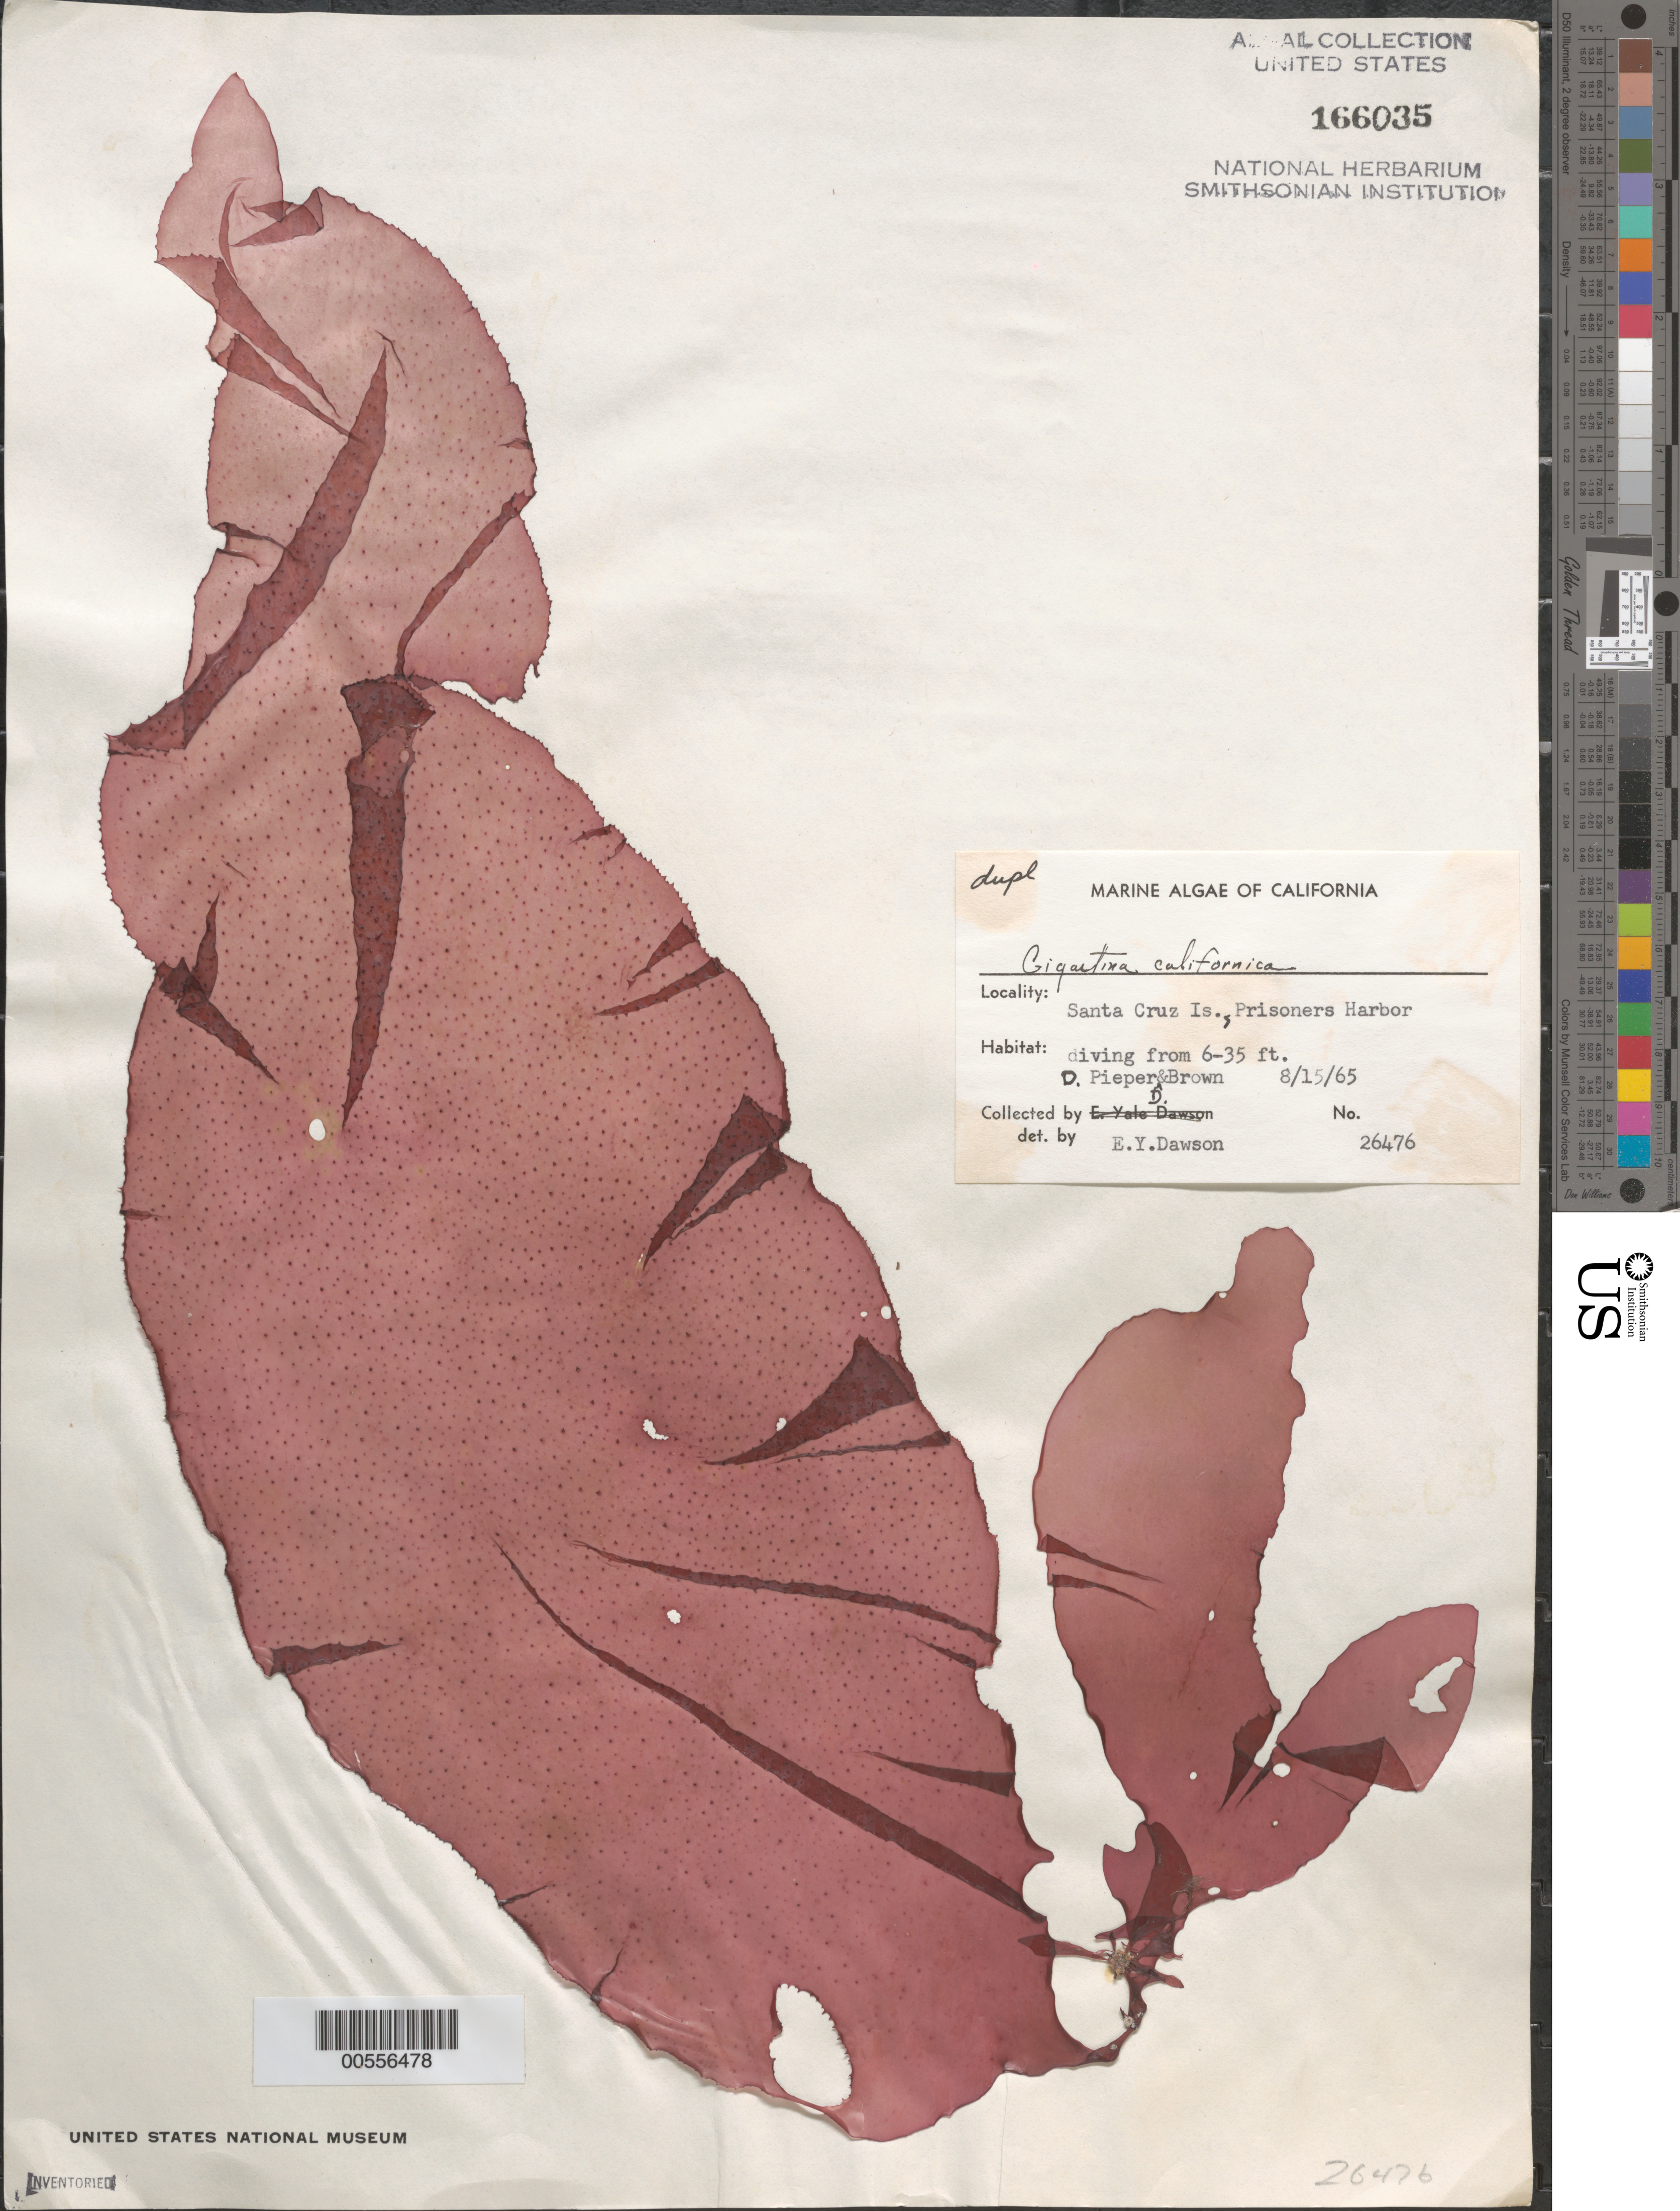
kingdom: Plantae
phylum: Rhodophyta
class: Florideophyceae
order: Gigartinales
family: Gigartinaceae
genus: Chondracanthus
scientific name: Chondracanthus corymbiferus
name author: (Kütz.) Guiry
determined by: Algae name updating Project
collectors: D. Pieper & D. Brown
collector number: EYD 26476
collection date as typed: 15 Aug 1965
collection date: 1965-08-15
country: United States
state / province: California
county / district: Santa Barbara ;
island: Santa Cruz Island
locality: Prisoners Harbor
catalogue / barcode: US 166035